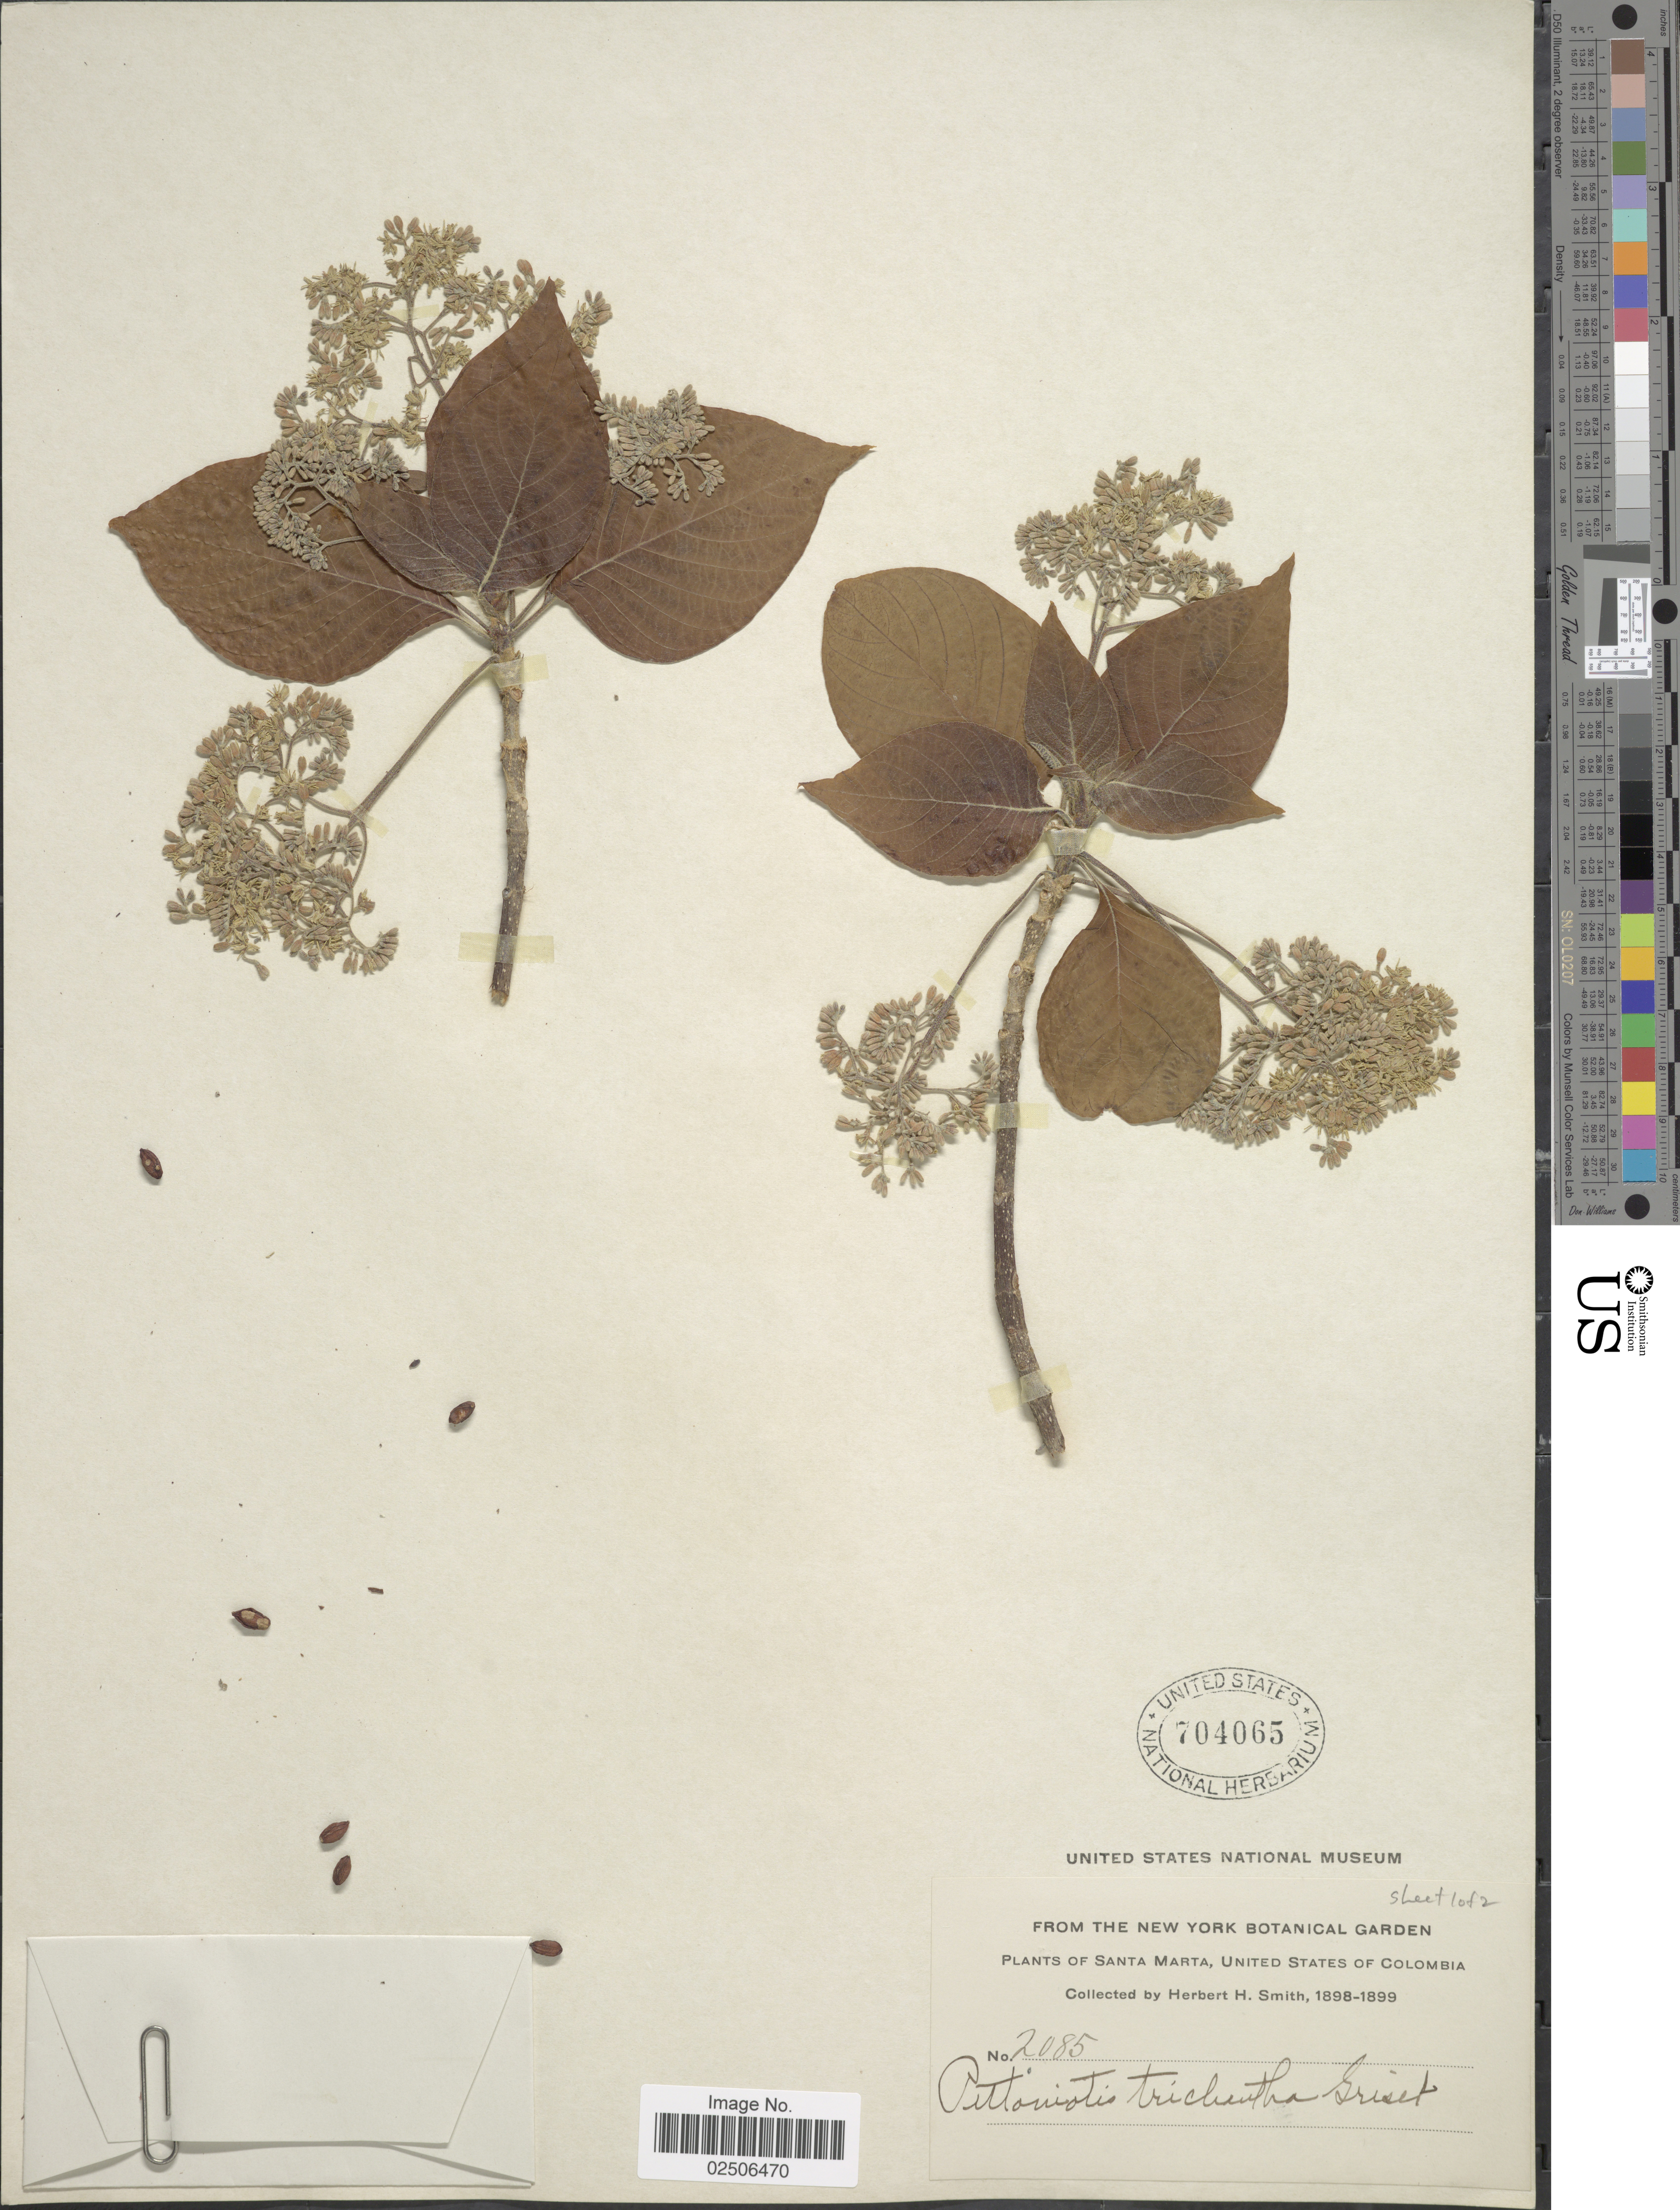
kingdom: Plantae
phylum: Tracheophyta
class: Magnoliopsida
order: Gentianales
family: Rubiaceae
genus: Pittoniotis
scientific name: Pittoniotis trichantha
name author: Griseb.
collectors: Herbert H. Smith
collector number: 2085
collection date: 1898/1899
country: Colombia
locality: Santa Marta, United States of Colombia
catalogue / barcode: US 704065